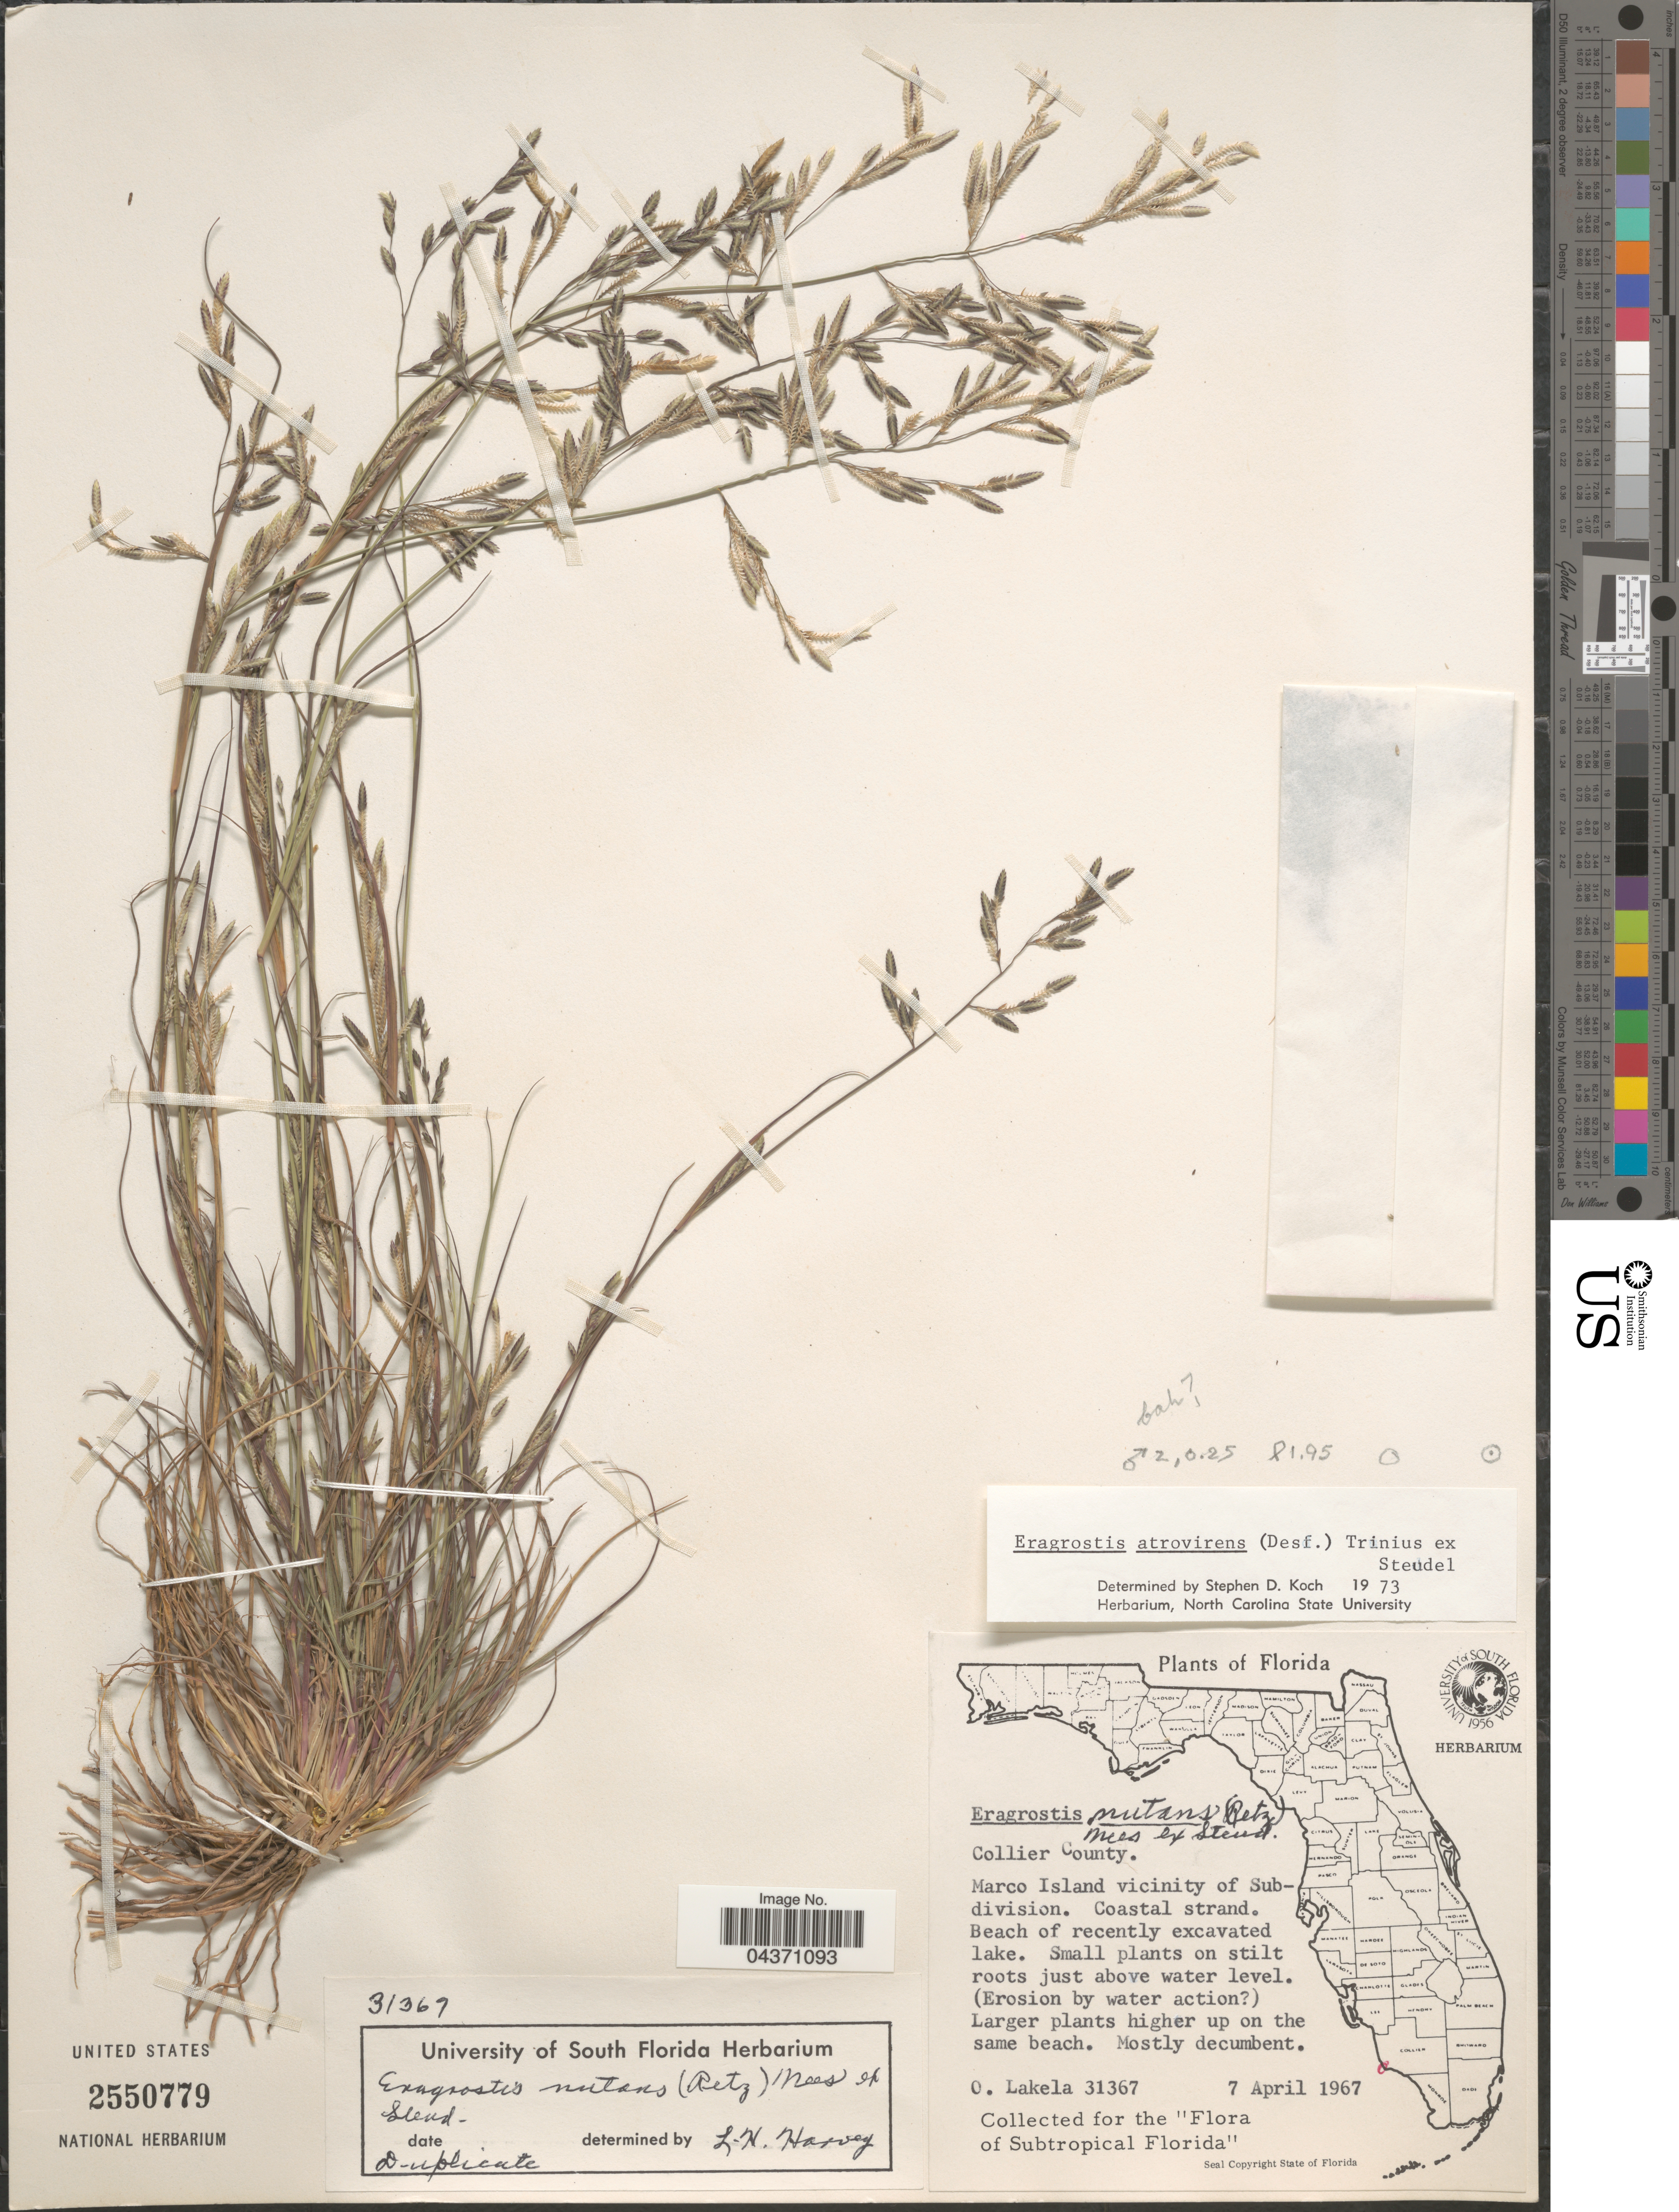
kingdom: Plantae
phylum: Tracheophyta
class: Liliopsida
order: Poales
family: Poaceae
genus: Eragrostis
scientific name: Eragrostis scaligera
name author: Salzm. ex Steud.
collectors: O. Lakela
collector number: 31367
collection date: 1967-04-07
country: United States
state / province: Florida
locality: Collier County. Marco Island vicinity of Subdivision. Coastal strand. Subtropical Florida.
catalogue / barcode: US 2550779